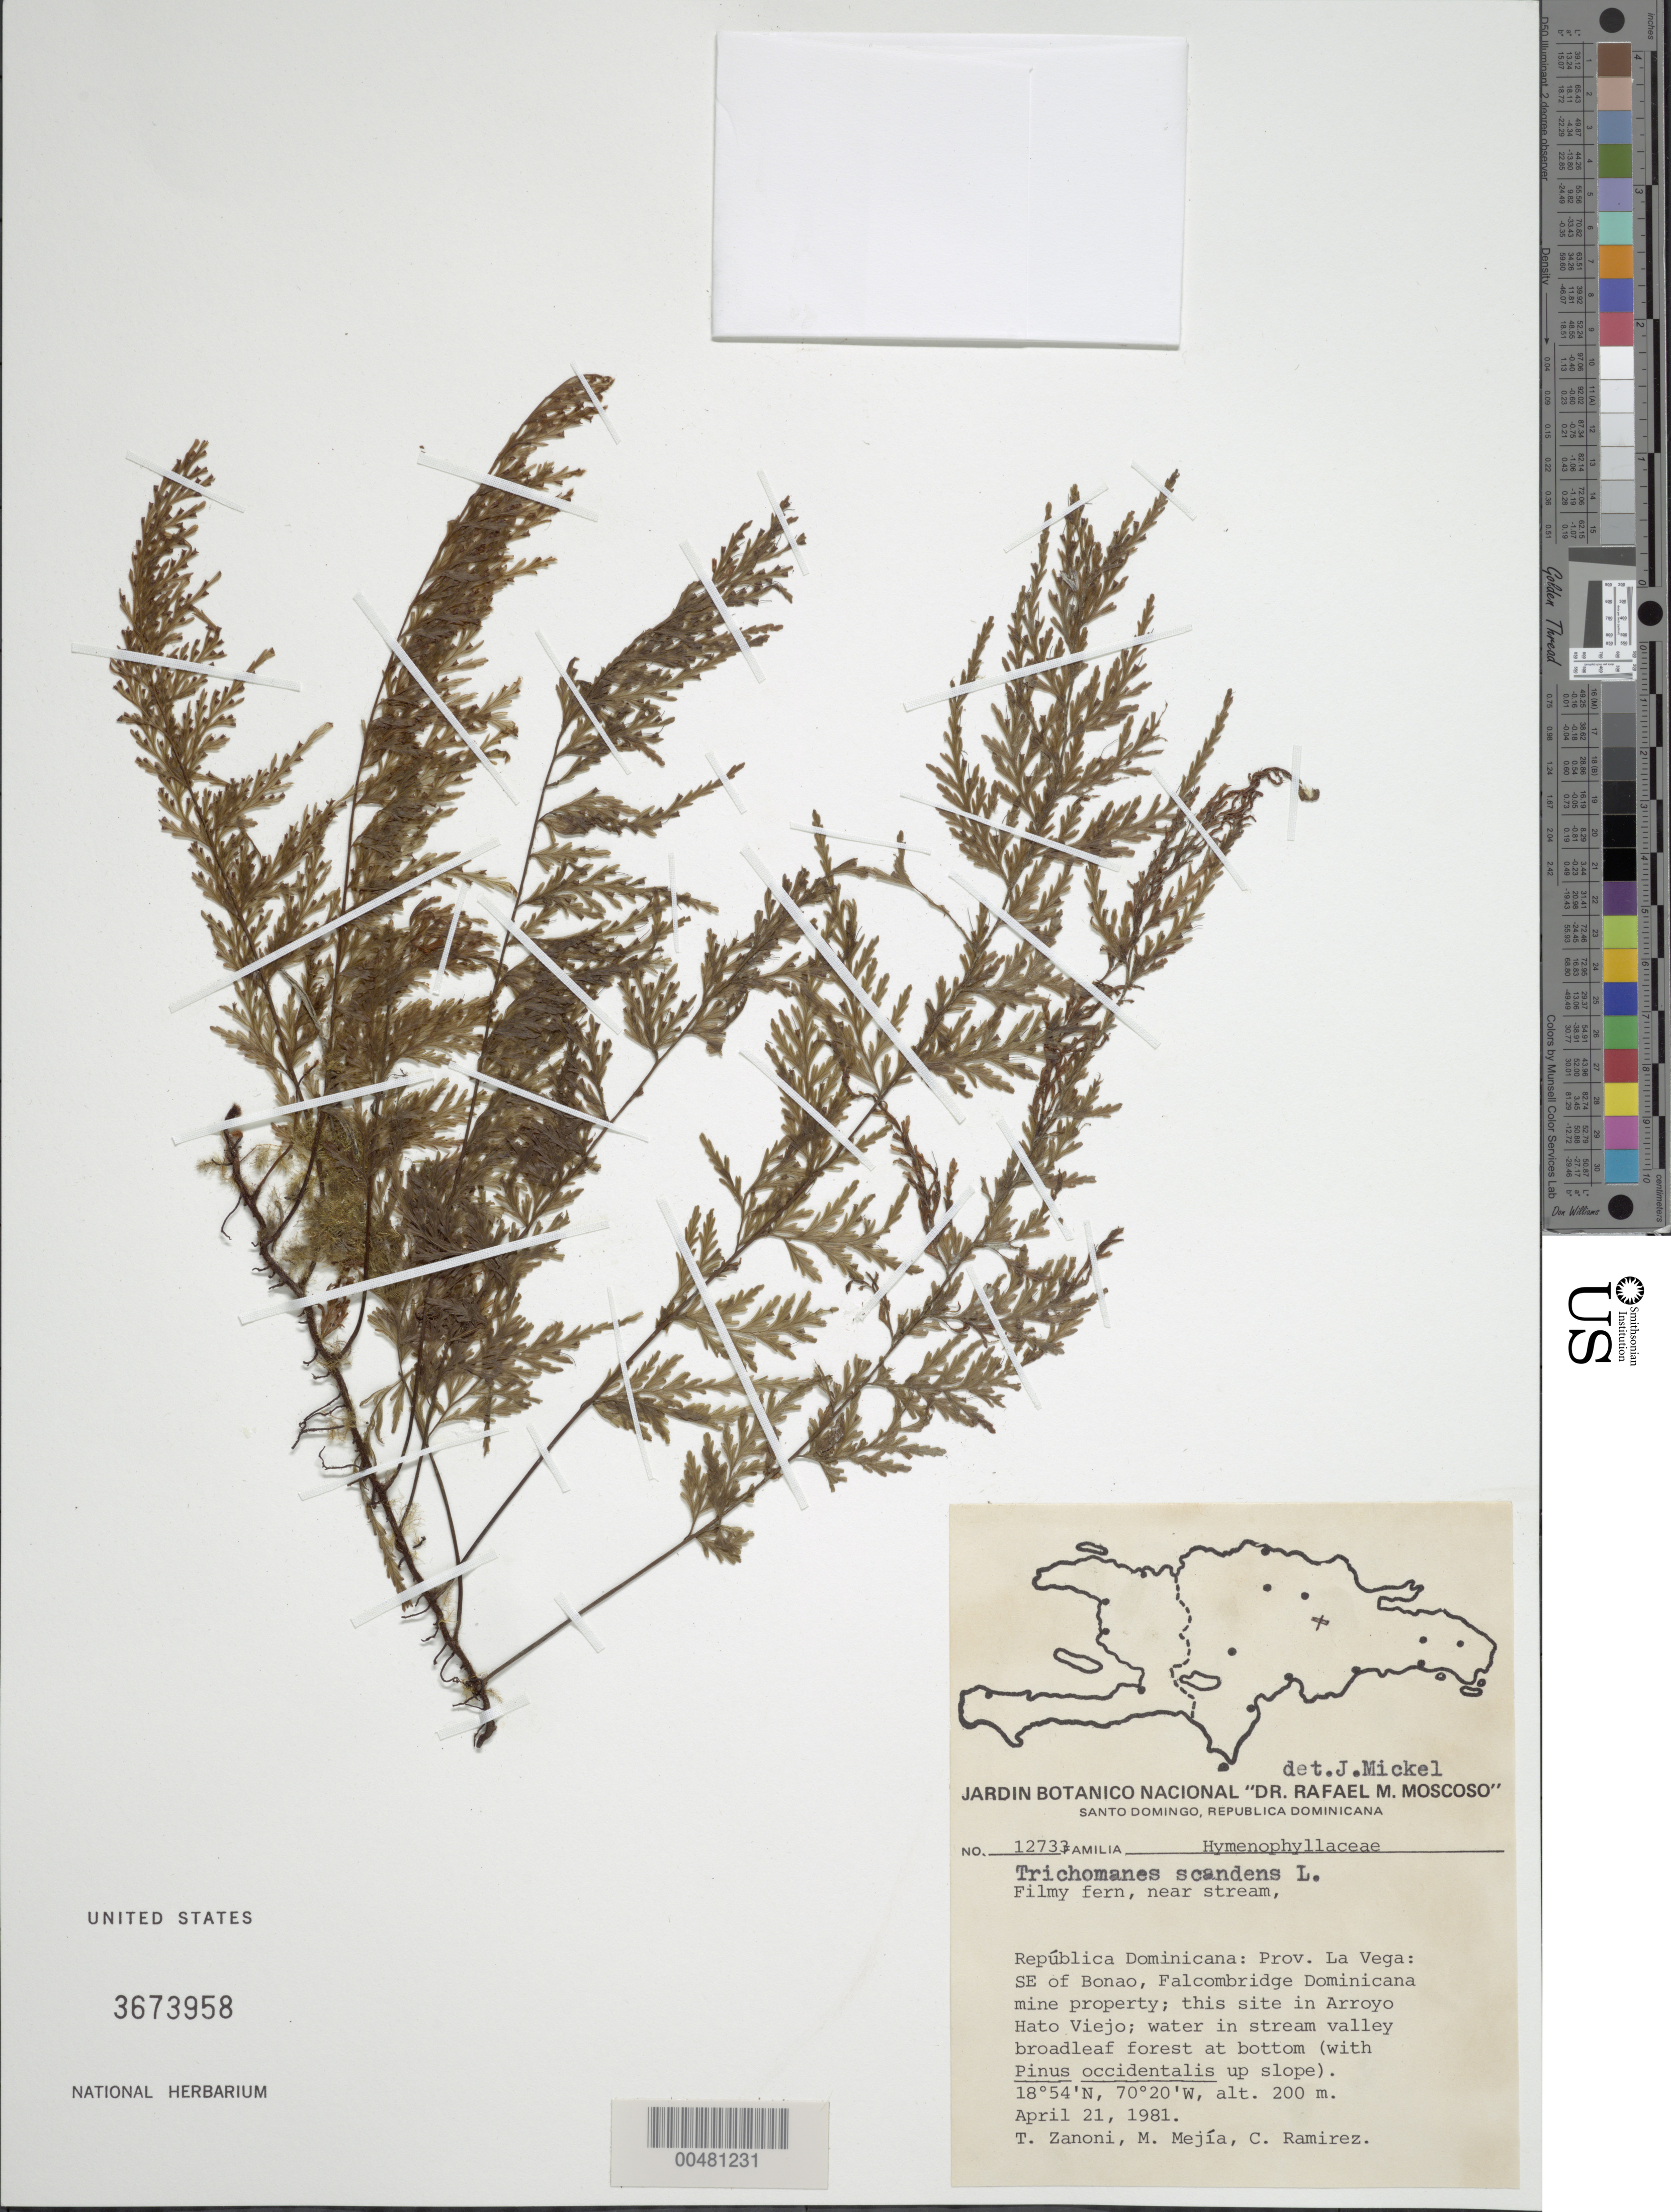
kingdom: Plantae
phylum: Tracheophyta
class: Polypodiopsida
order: Hymenophyllales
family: Hymenophyllaceae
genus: Vandenboschia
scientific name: Vandenboschia radicans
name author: (Sw.) Copel.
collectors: T. A. Zanoni, M. Mejia & C. Ramirez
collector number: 12733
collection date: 1981-04-21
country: Dominican Republic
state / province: La Vega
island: Hispaniola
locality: Bonao, SE; Falcombridge Dominicana mine property; this site in Arroyo Hato Viejo.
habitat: Water in stream valley boradleaf forest at bottom (with Pinus occidentalis up slope). Near stream.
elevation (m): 200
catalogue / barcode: US 3673958